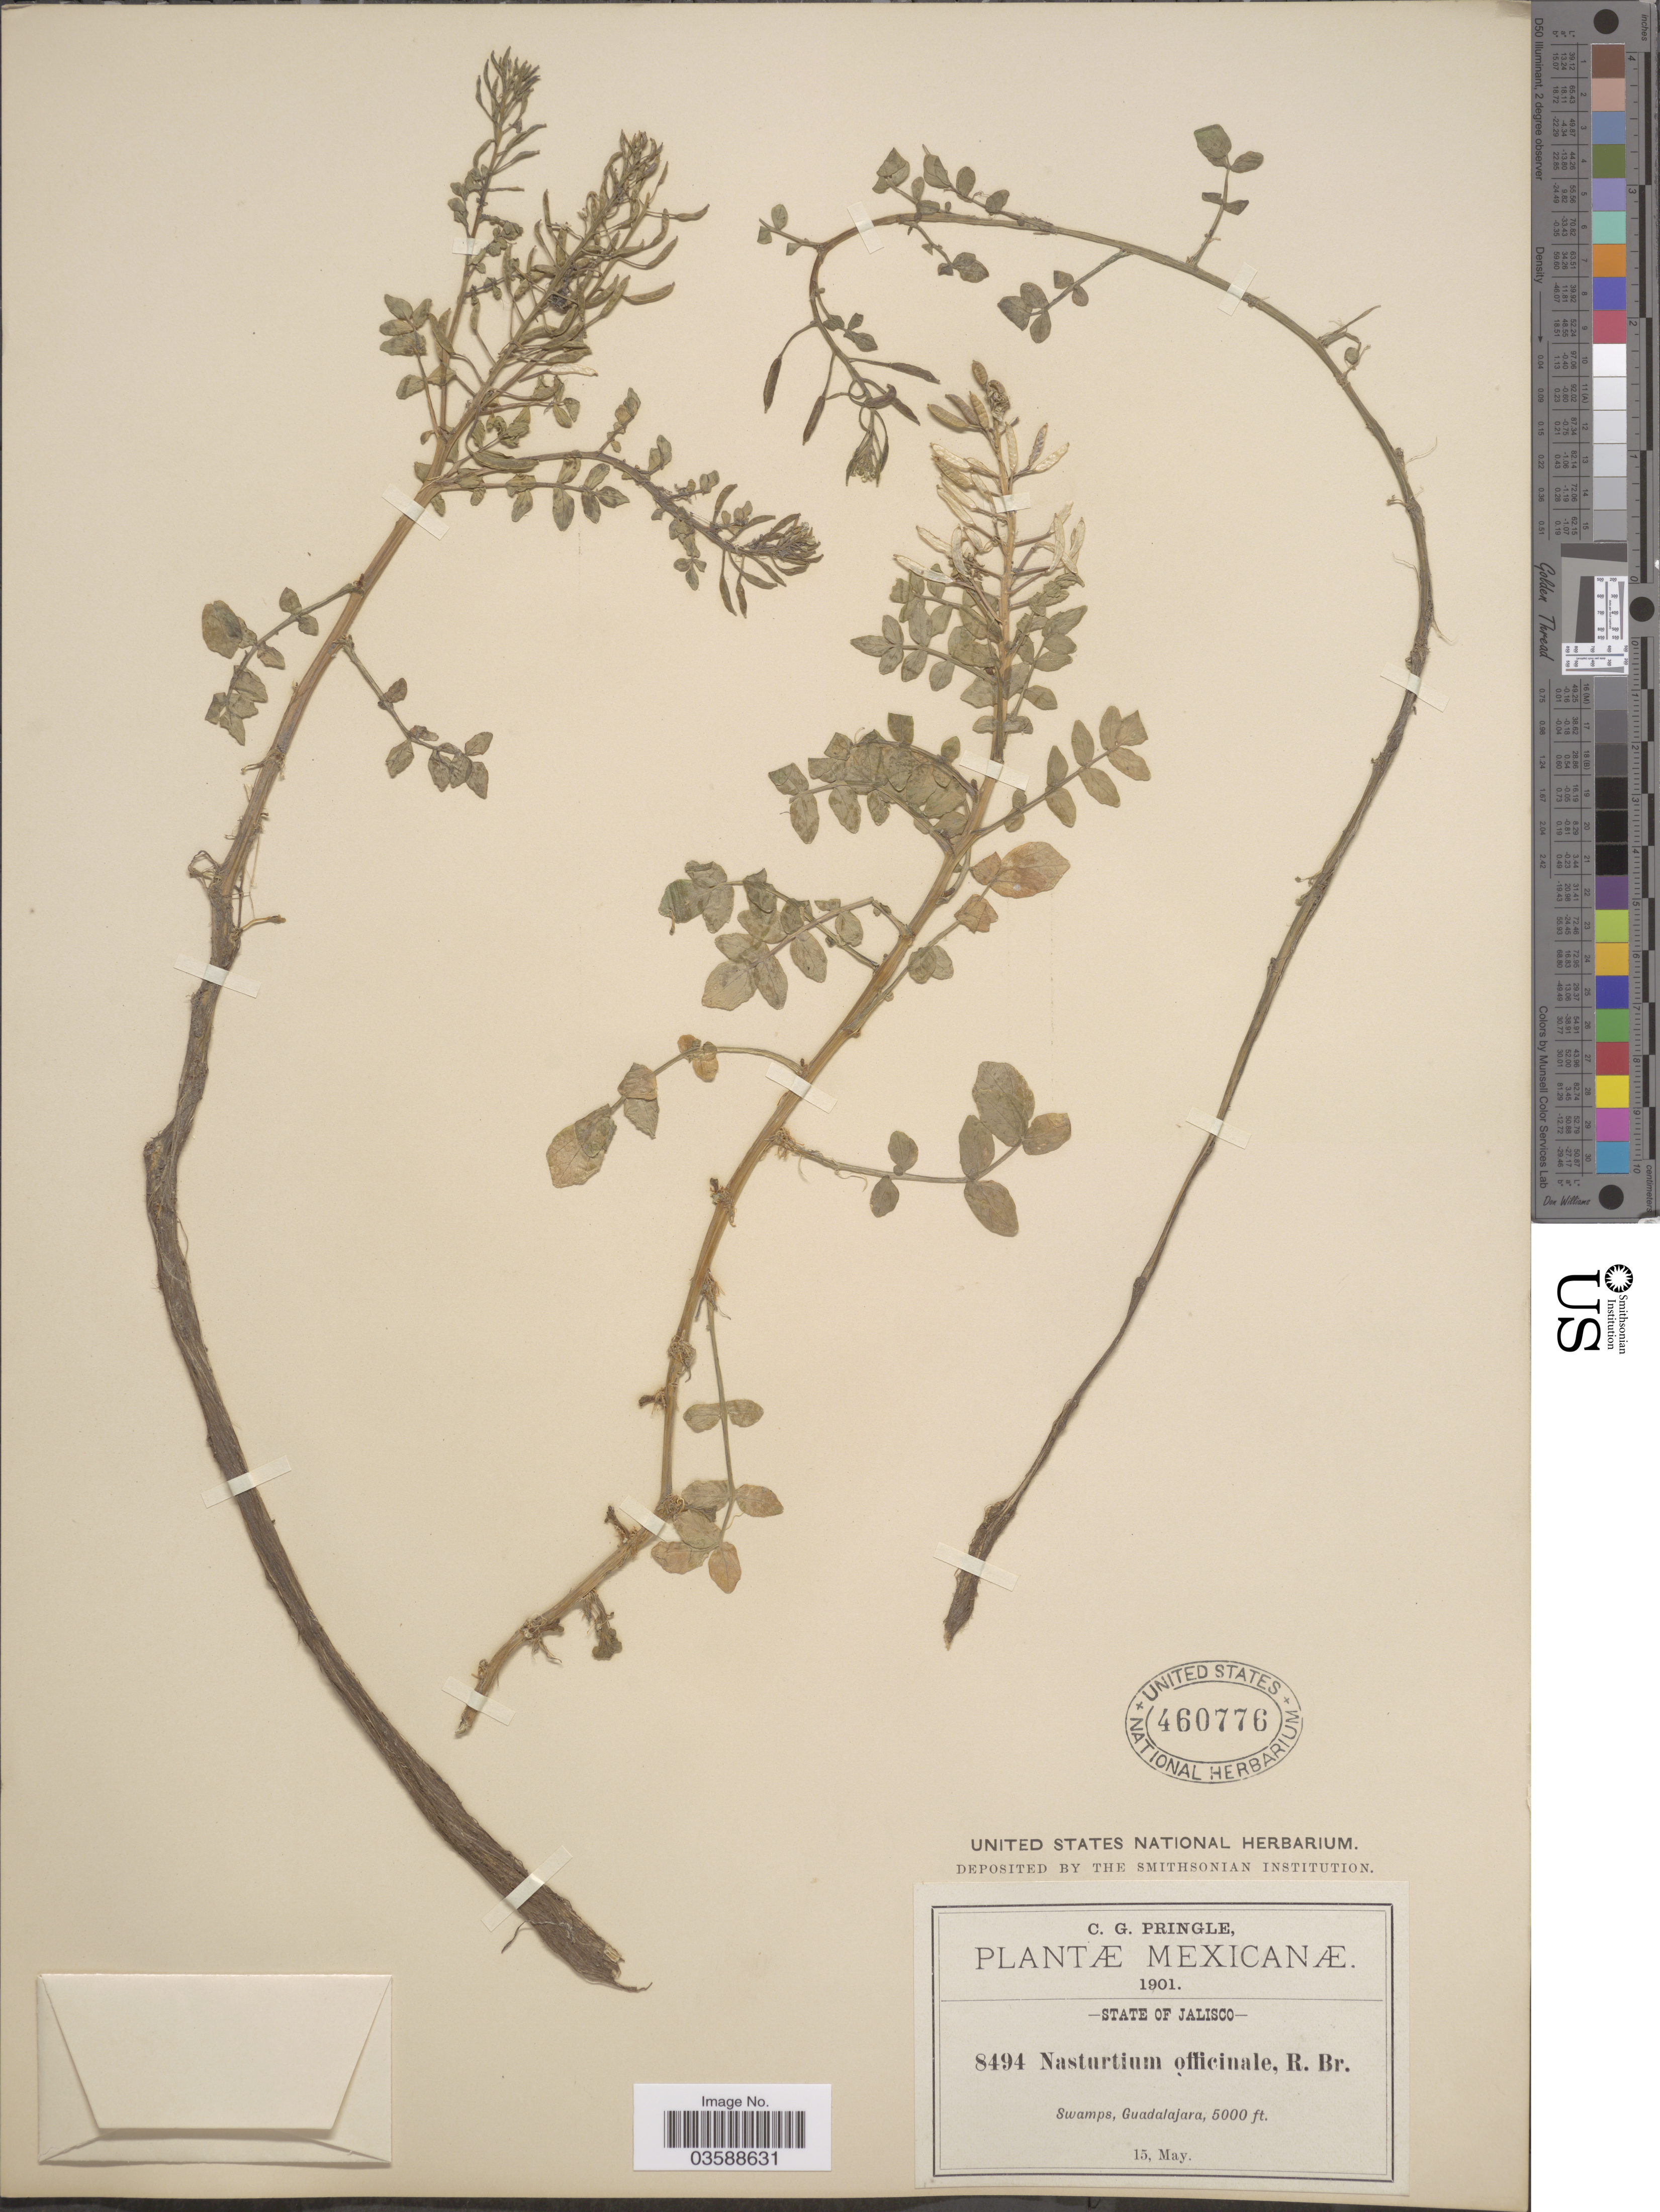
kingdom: Plantae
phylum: Tracheophyta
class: Magnoliopsida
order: Brassicales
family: Brassicaceae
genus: Nasturtium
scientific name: Nasturtium officinale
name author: R. Br.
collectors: C. G. Pringle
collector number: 8494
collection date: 1901-05-15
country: Mexico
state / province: Jalisco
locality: Swamps, Guadalajara.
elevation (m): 1524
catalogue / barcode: US 460776